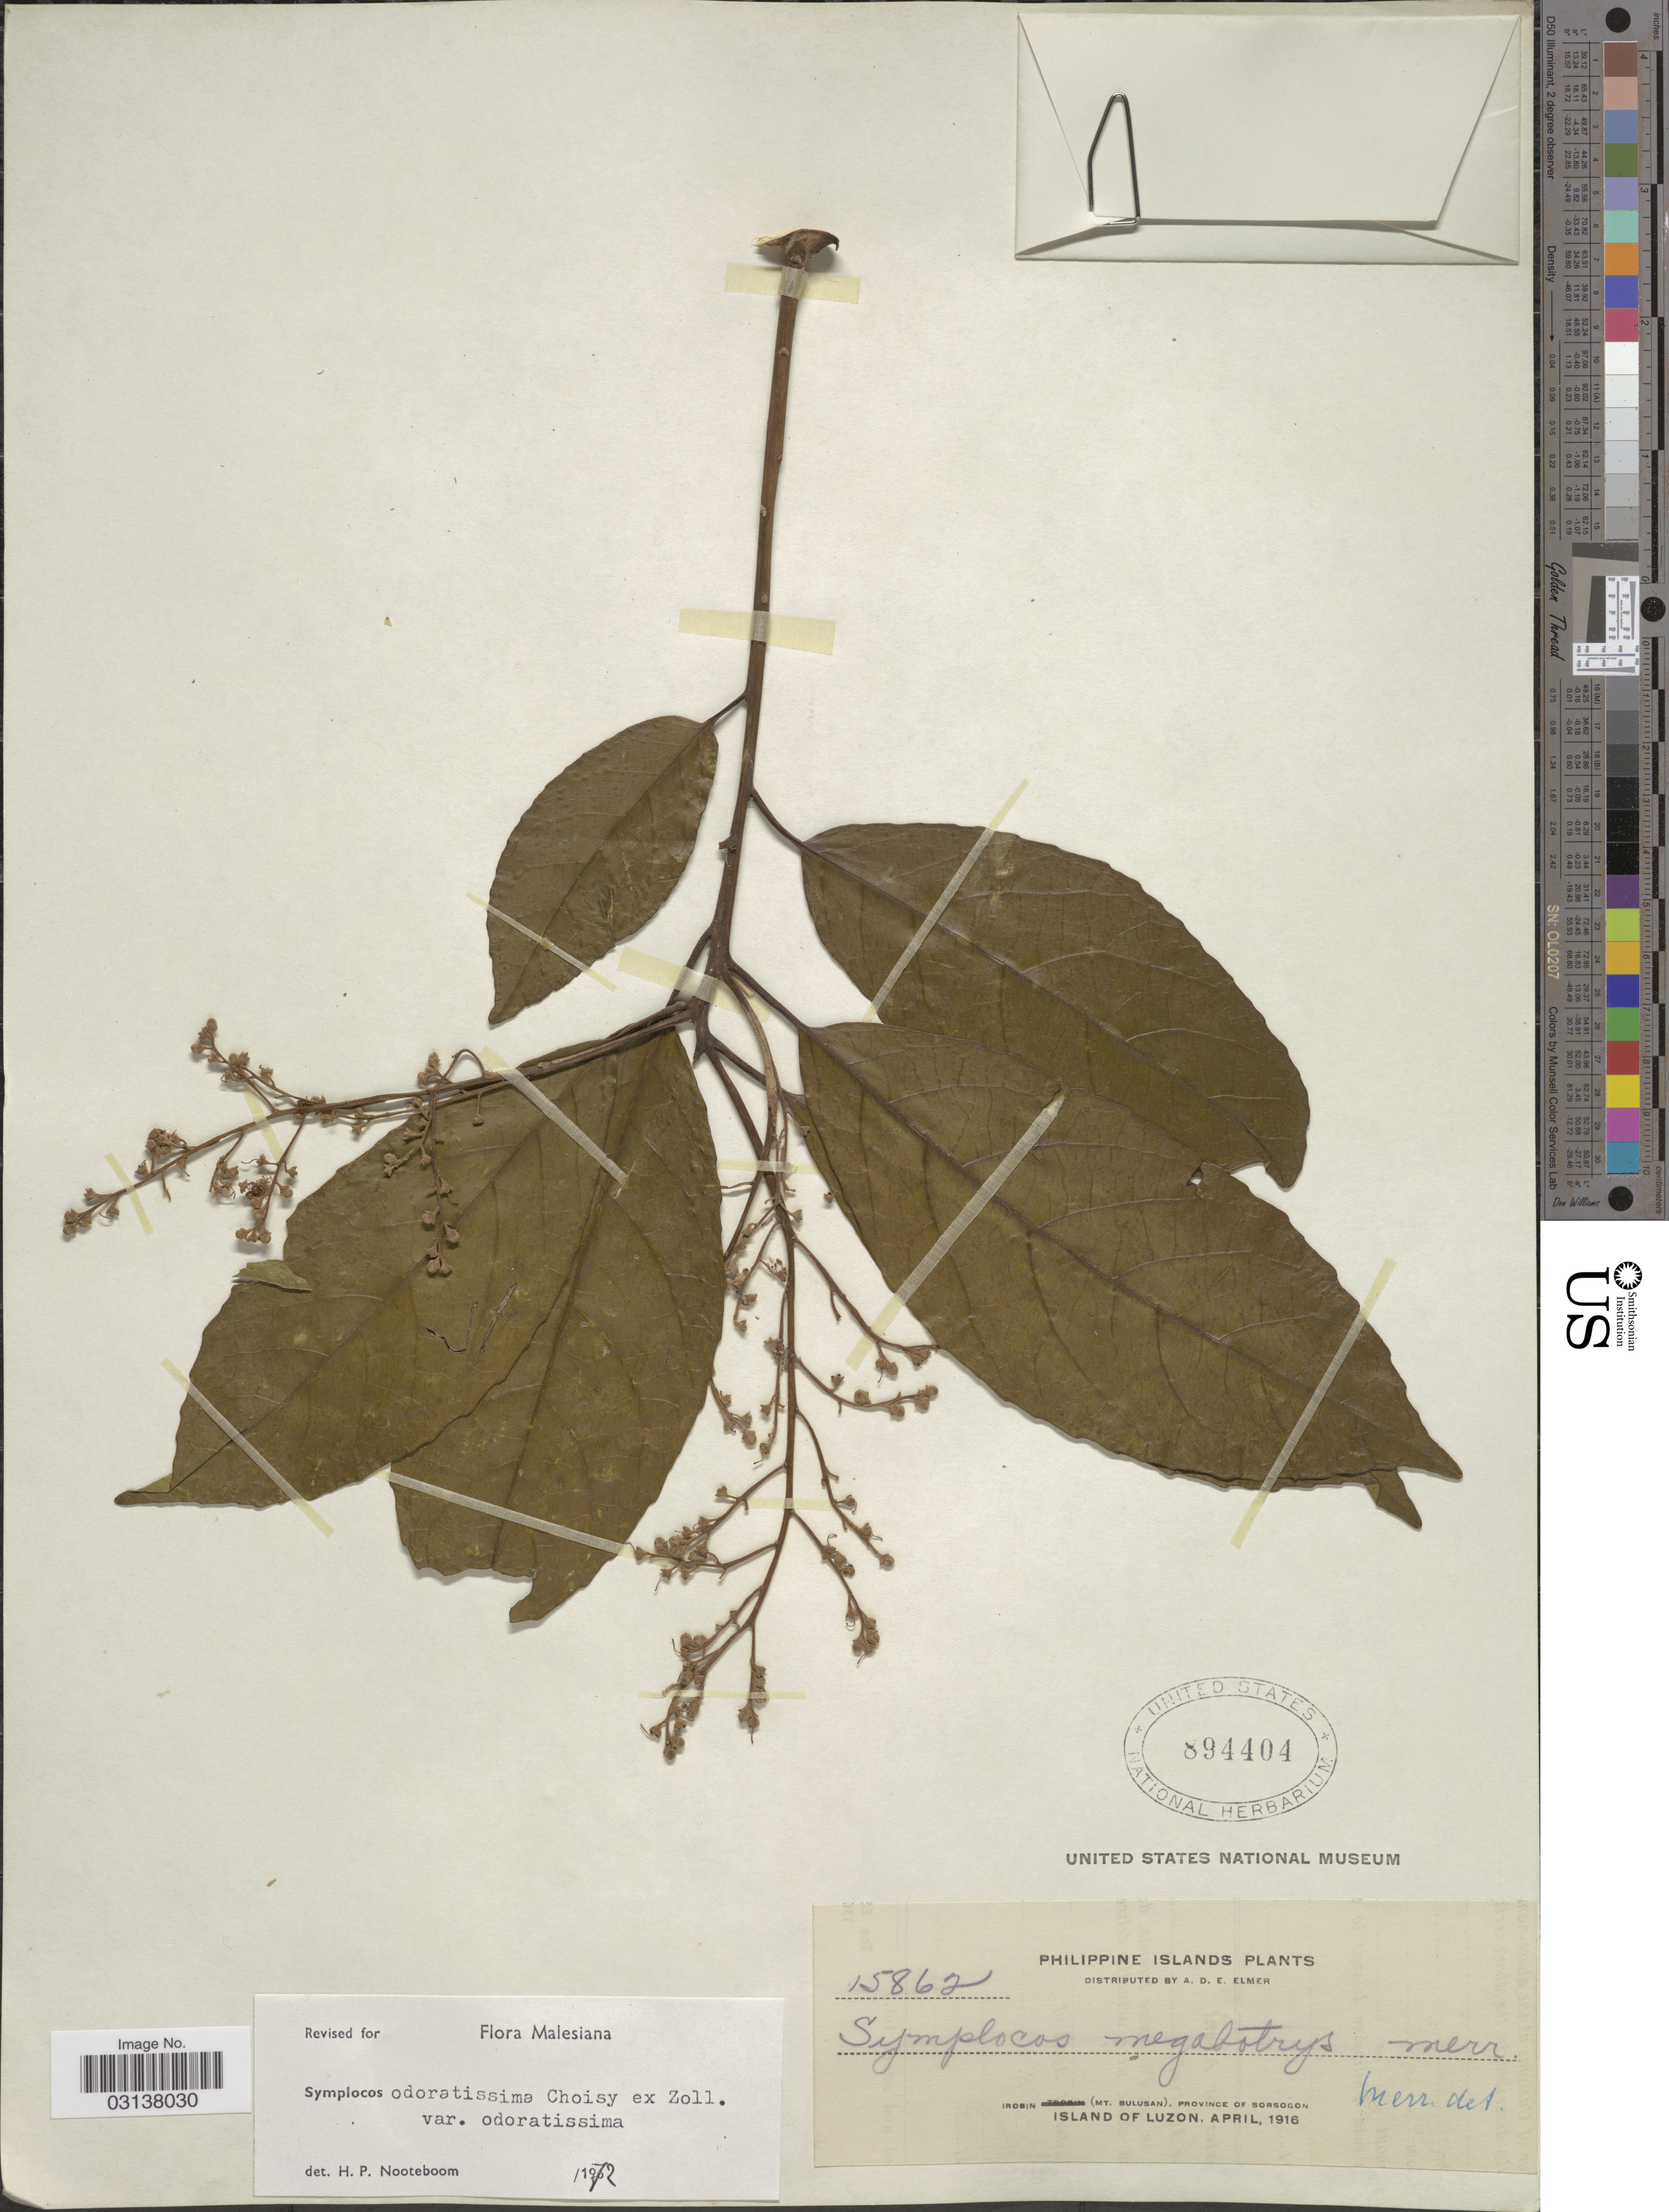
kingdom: Plantae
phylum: Tracheophyta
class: Magnoliopsida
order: Ericales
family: Symplocaceae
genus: Symplocos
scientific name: Symplocos odoratissima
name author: (Blume) Choisy ex Zoll.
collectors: A. D. E. Elmer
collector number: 15862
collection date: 1916-04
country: Philippines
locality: Philippine Islands. Irosin (Mt. Bulusan), Province of Sorsogon. Island of Luzon.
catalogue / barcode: US 894404